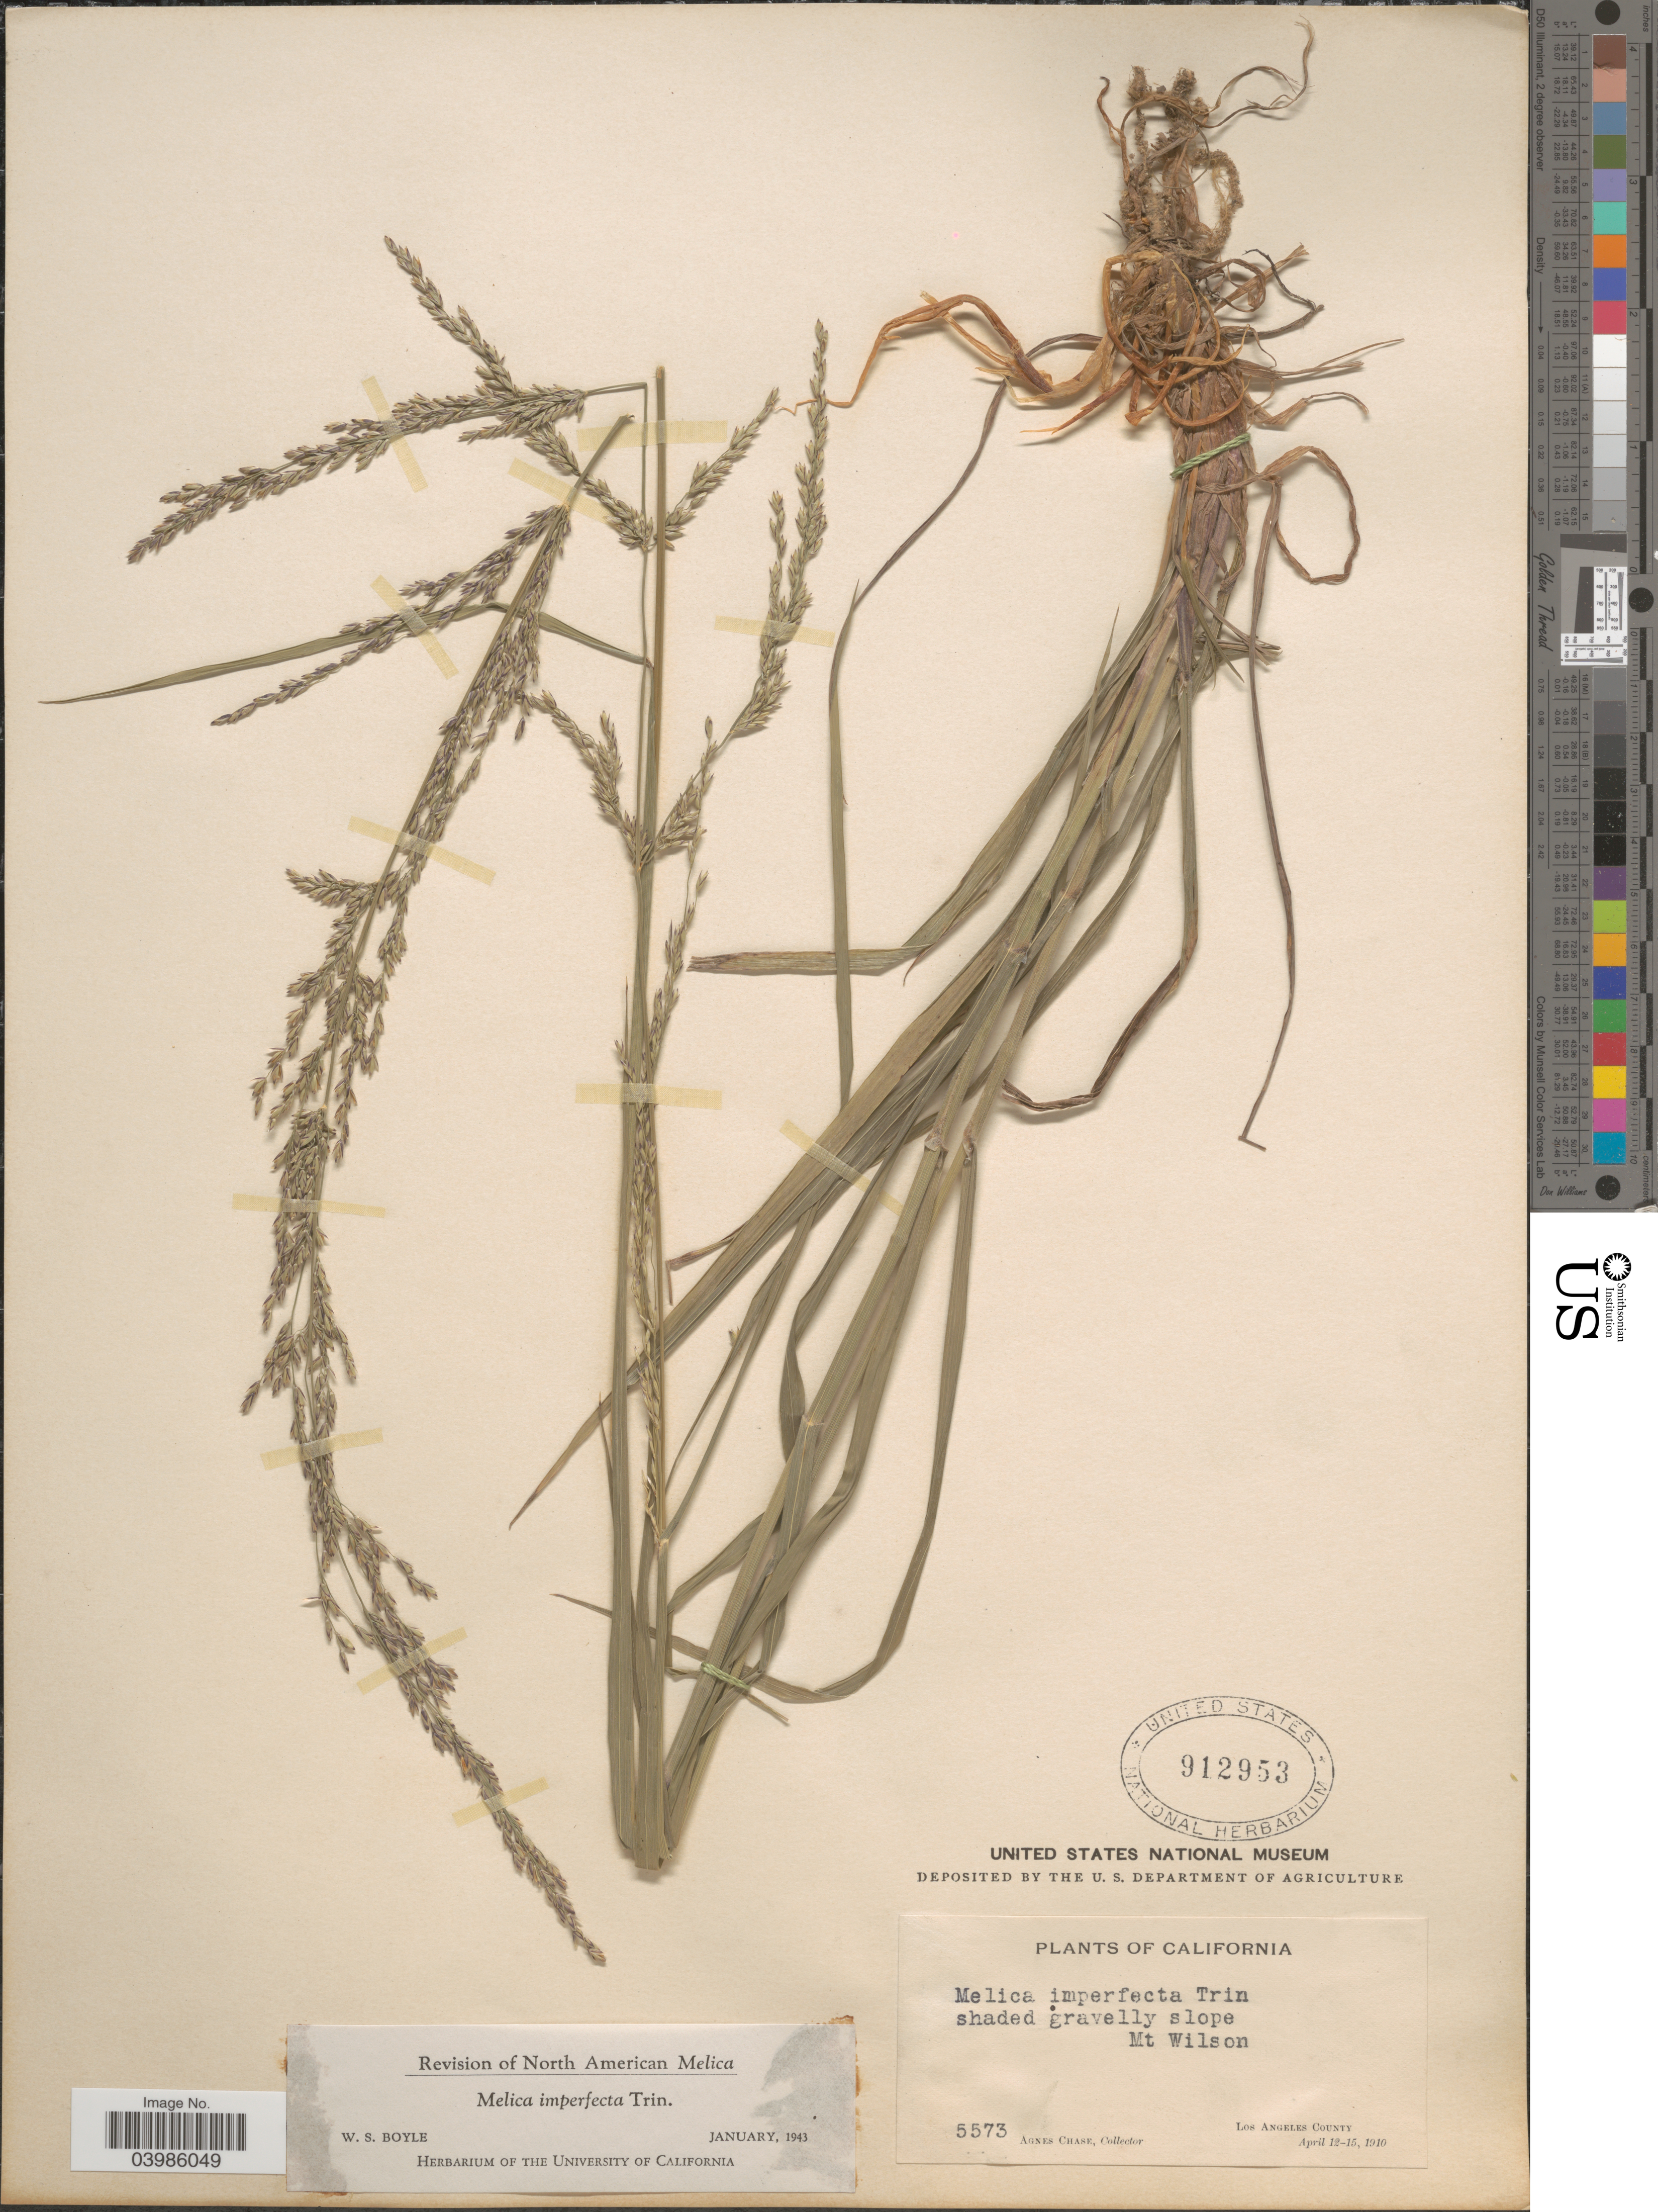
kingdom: Plantae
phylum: Tracheophyta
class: Liliopsida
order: Poales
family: Poaceae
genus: Melica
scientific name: Melica imperfecta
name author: Trin.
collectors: A. Chase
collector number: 5573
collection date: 1910-04-12/1910-04-15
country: United States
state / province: California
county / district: Los Angeles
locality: Shaded gravelly slope Mt Wilson. Los Angeles County.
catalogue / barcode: US 912953